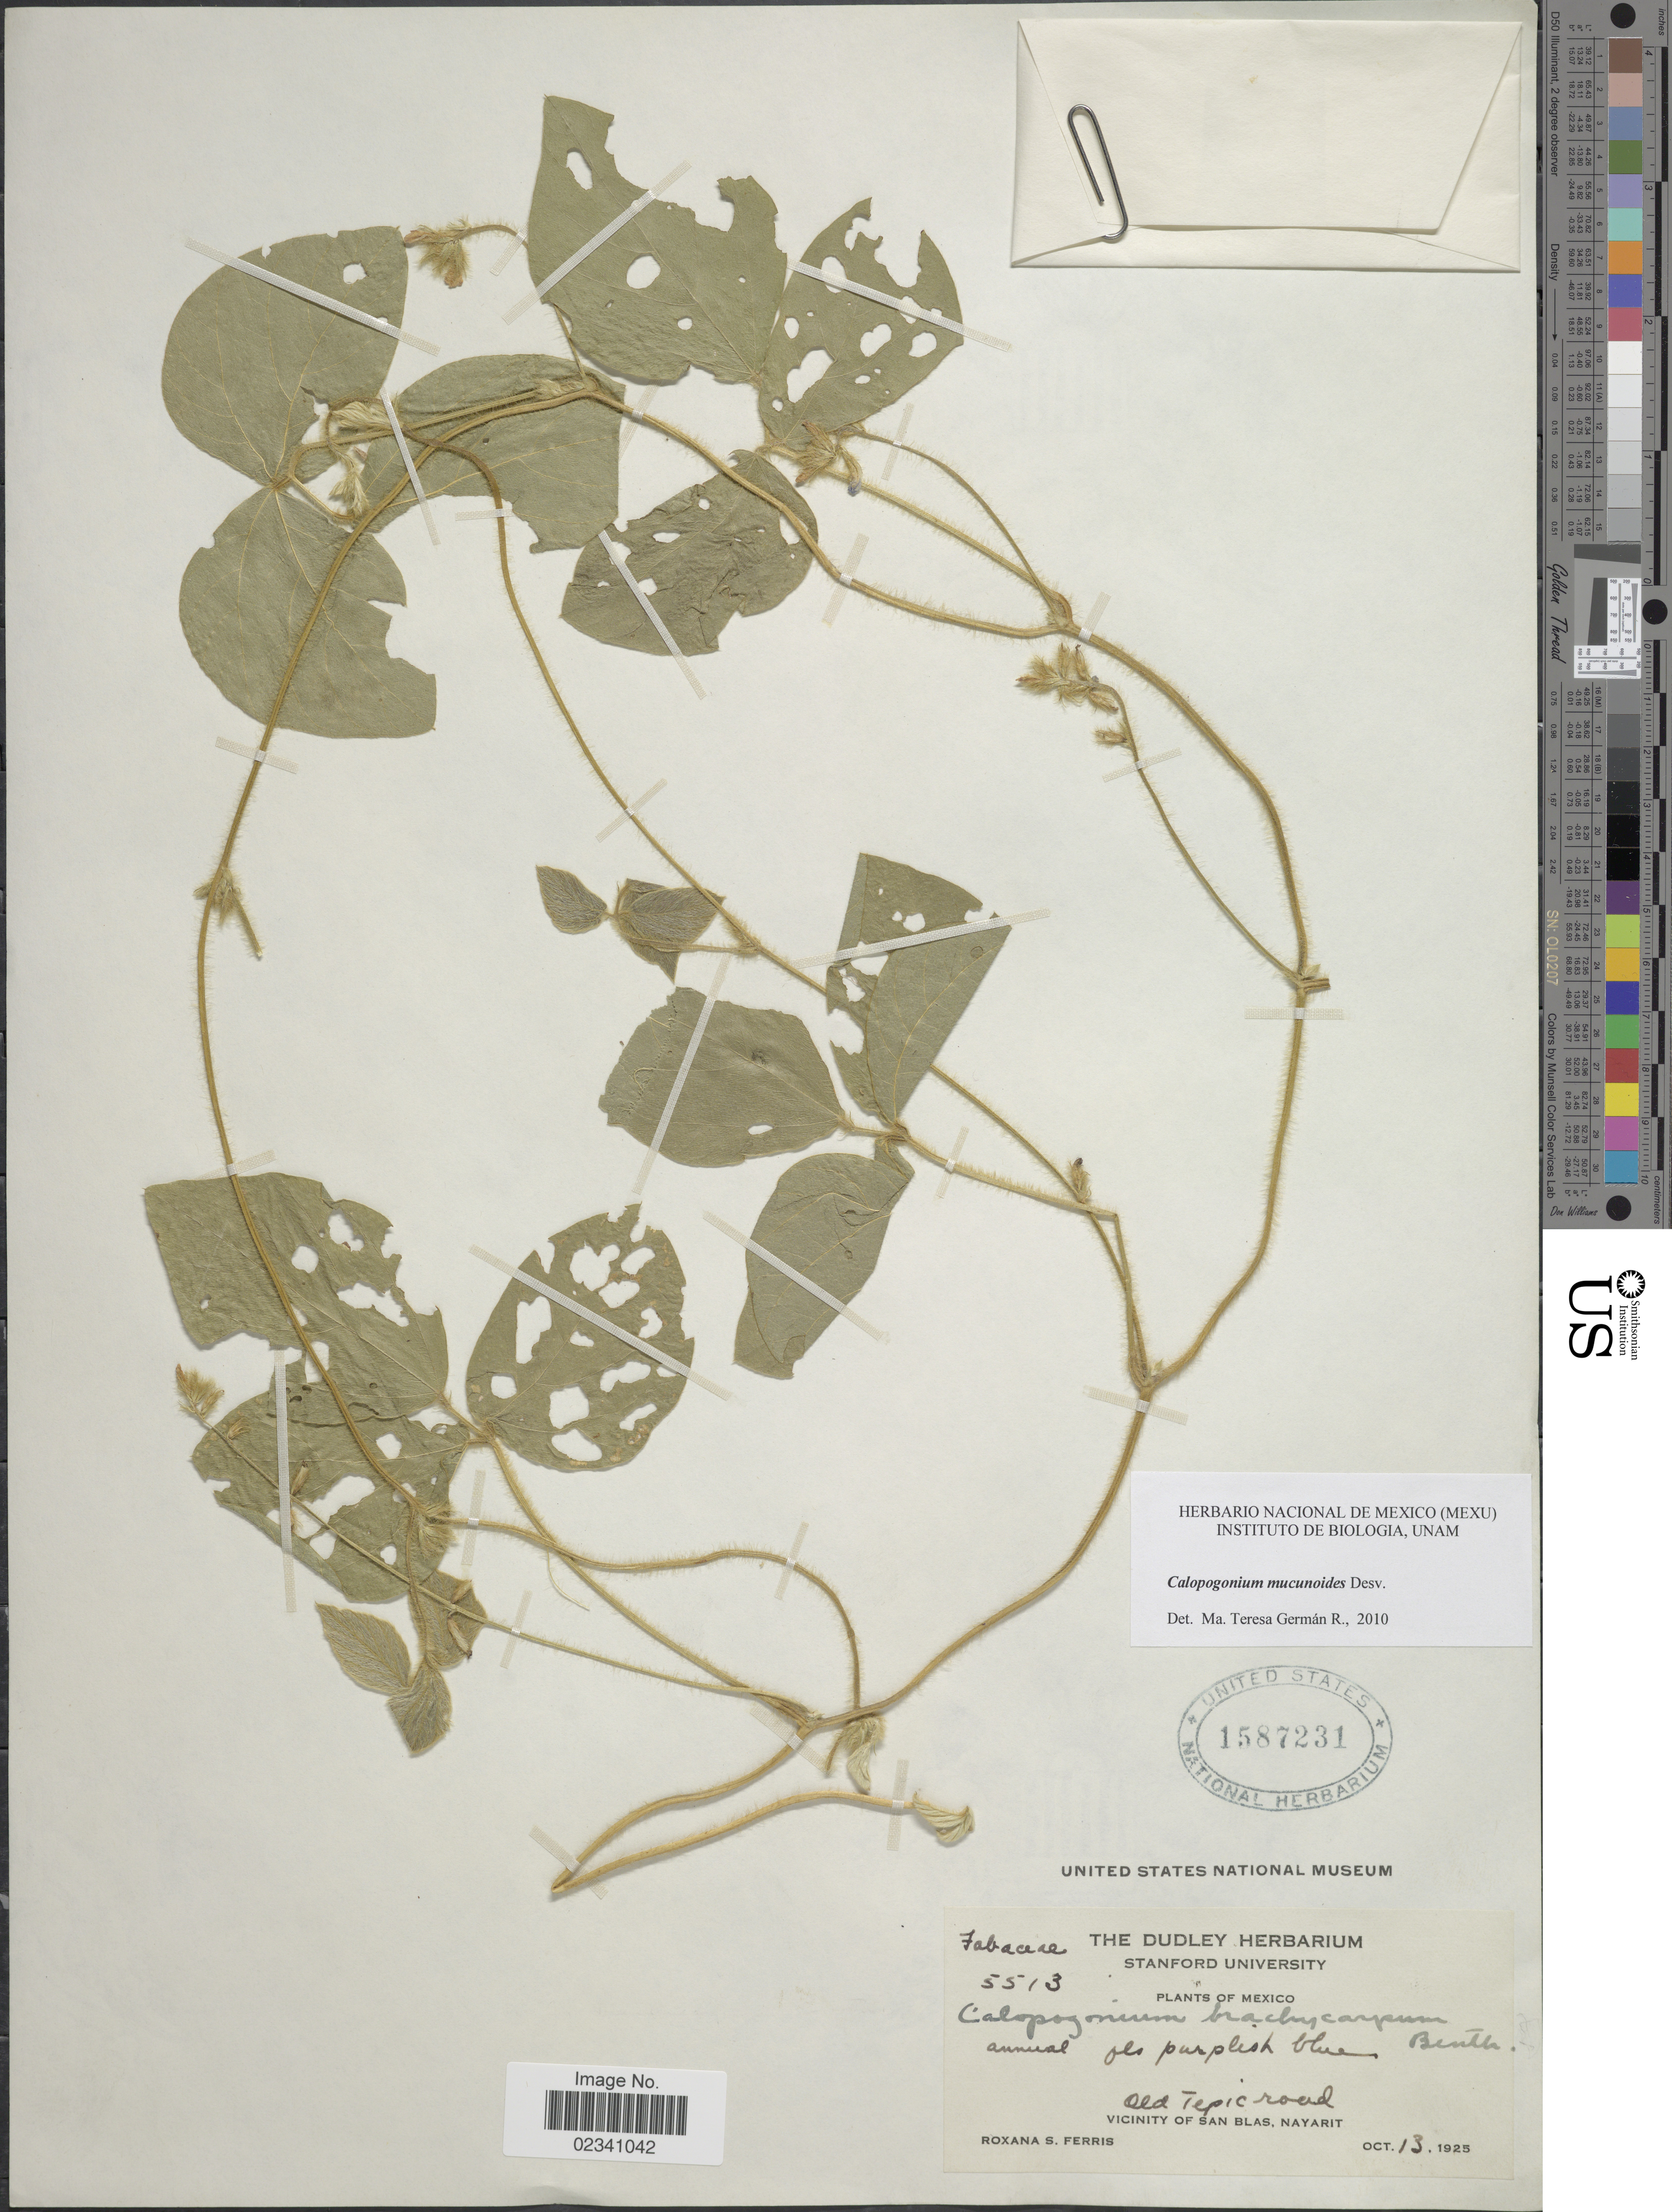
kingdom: Plantae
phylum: Tracheophyta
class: Magnoliopsida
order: Fabales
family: Fabaceae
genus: Calopogonium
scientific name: Calopogonium mucunoides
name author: Desv.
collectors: R. S. Ferris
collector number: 5513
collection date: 1925-10-13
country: Mexico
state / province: Nayarit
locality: Old Tepic road, Vicinity of San Blas, Nayarit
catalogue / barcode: US 1587231